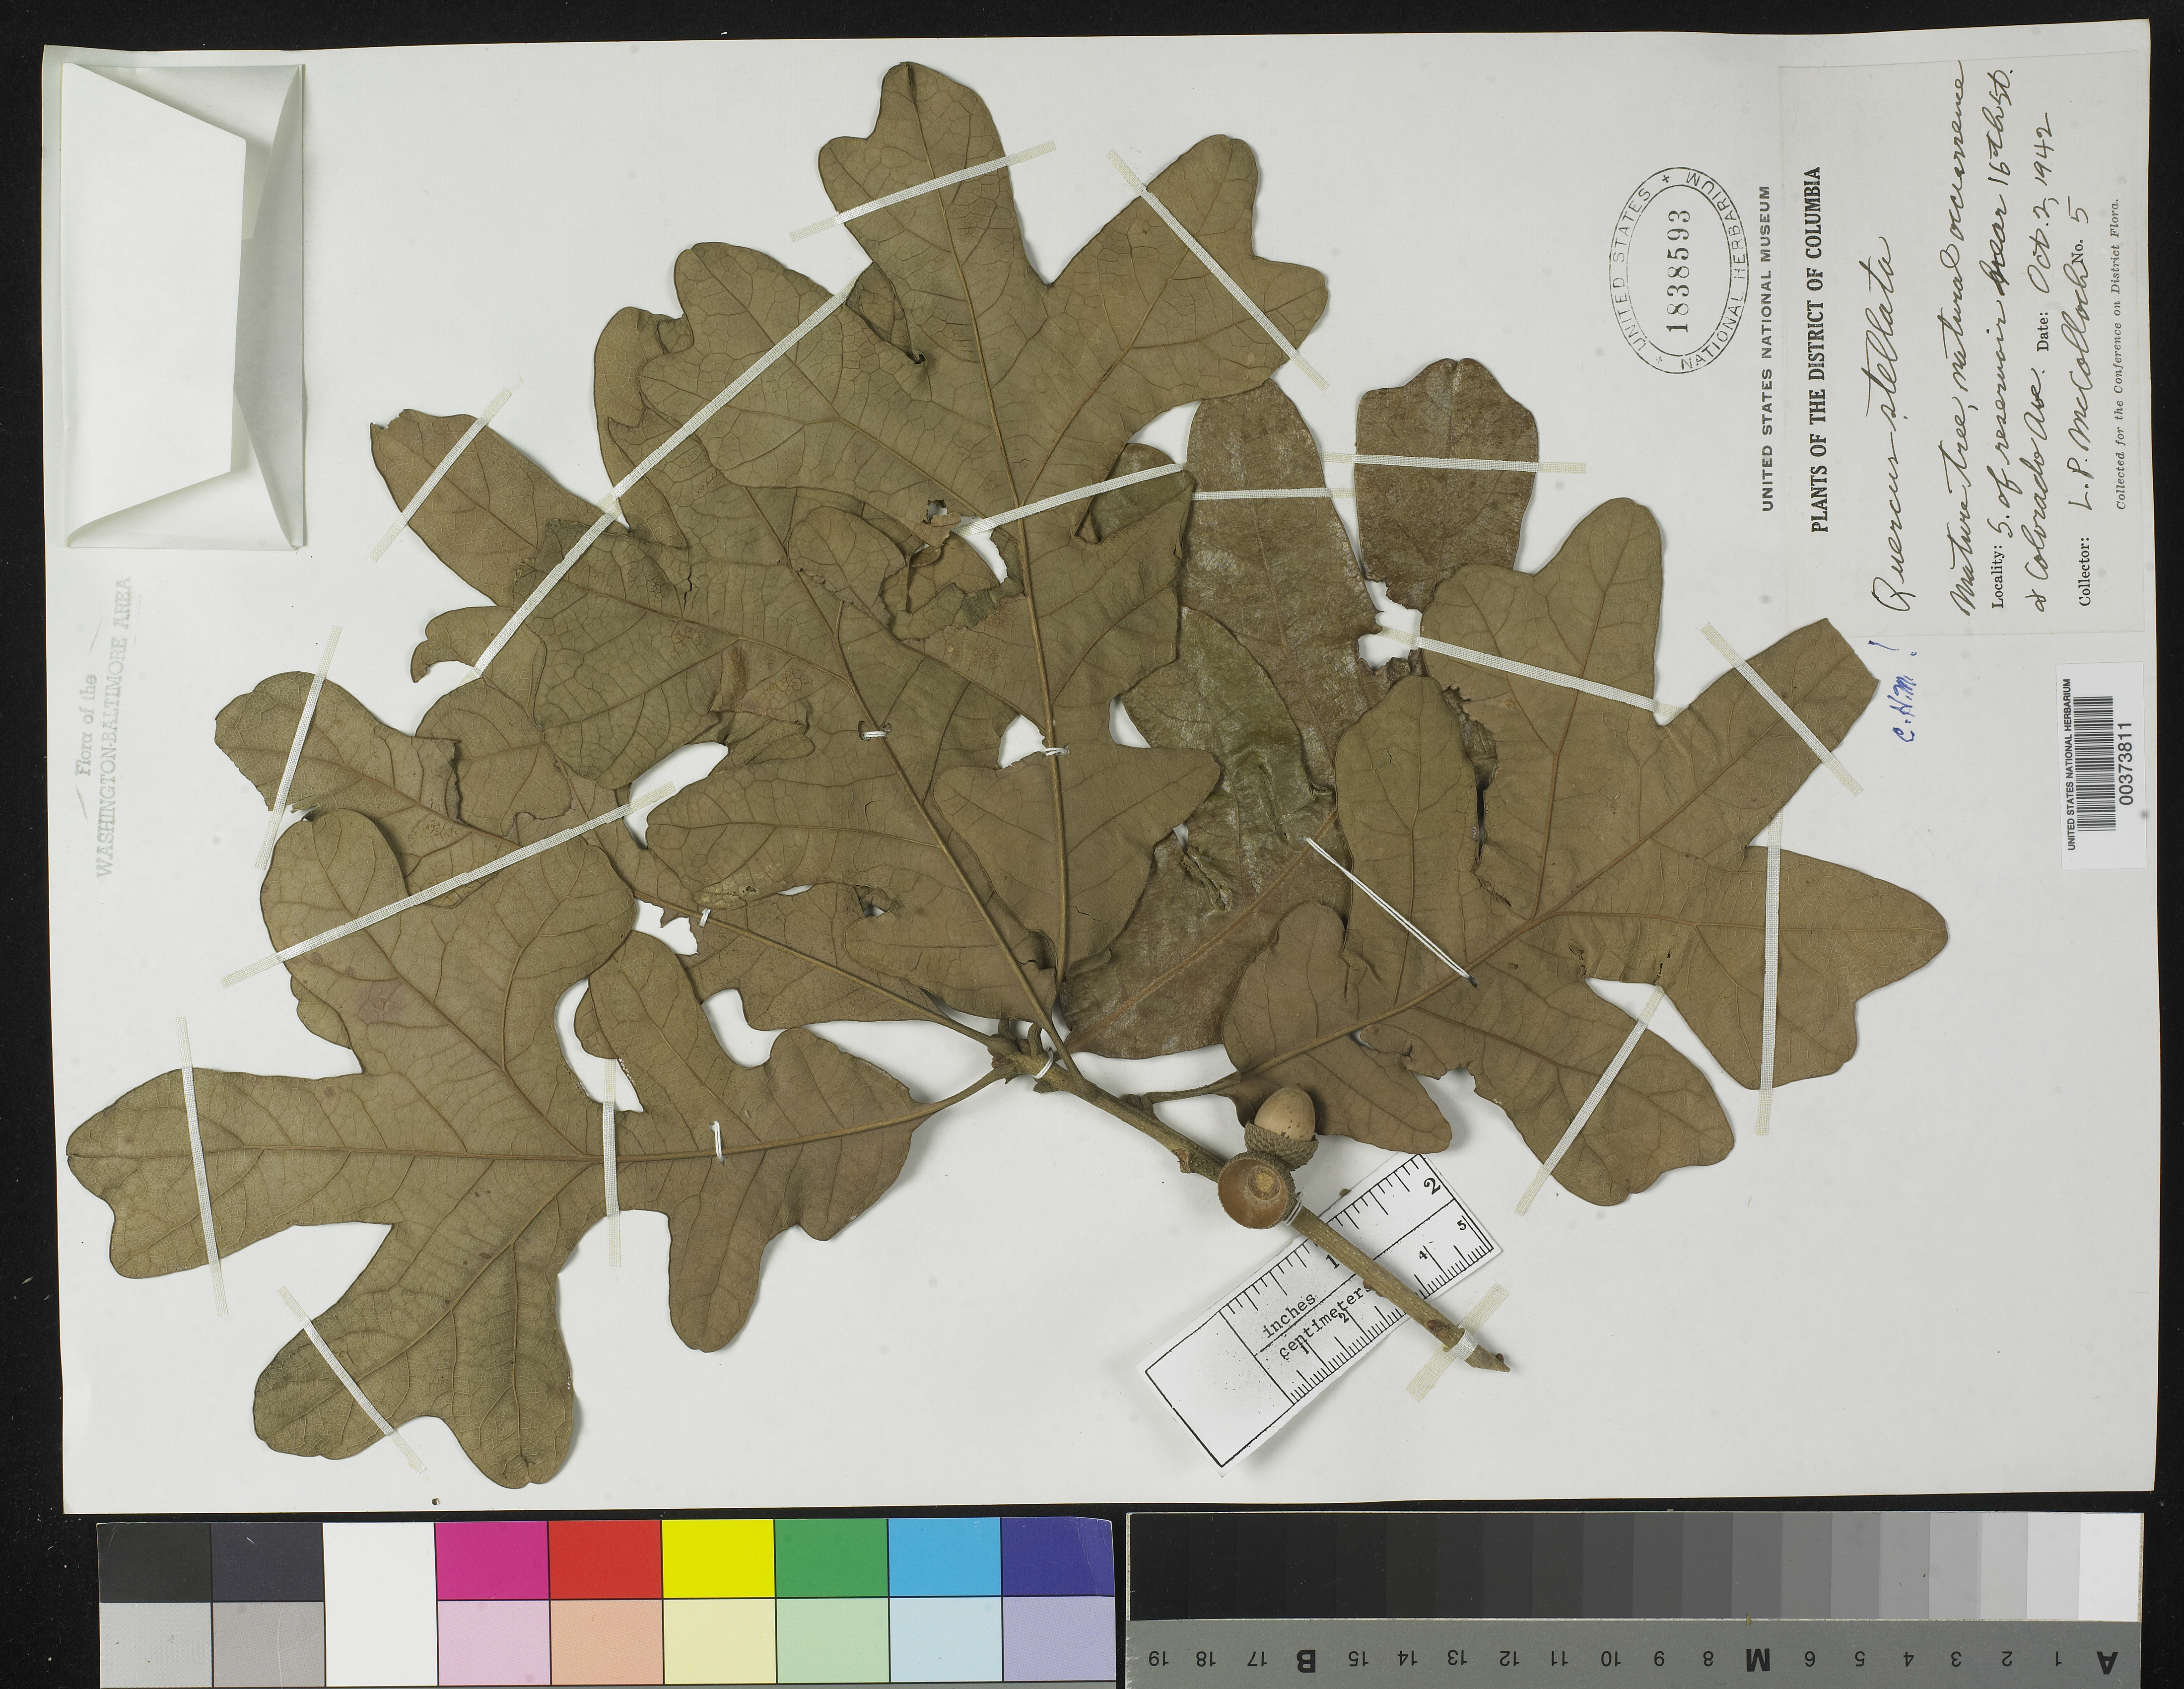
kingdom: Plantae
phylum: Tracheophyta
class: Magnoliopsida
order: Fagales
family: Fagaceae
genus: Quercus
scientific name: Quercus stellata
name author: Wangenh.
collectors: L. McColloch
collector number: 5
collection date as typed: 02 Oct 1942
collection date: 1942-10-02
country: United States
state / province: District of Columbia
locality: South of Reservoir near 16th St. and Colorado Ave. Rock Creek Park and vicinity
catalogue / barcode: US 1838593